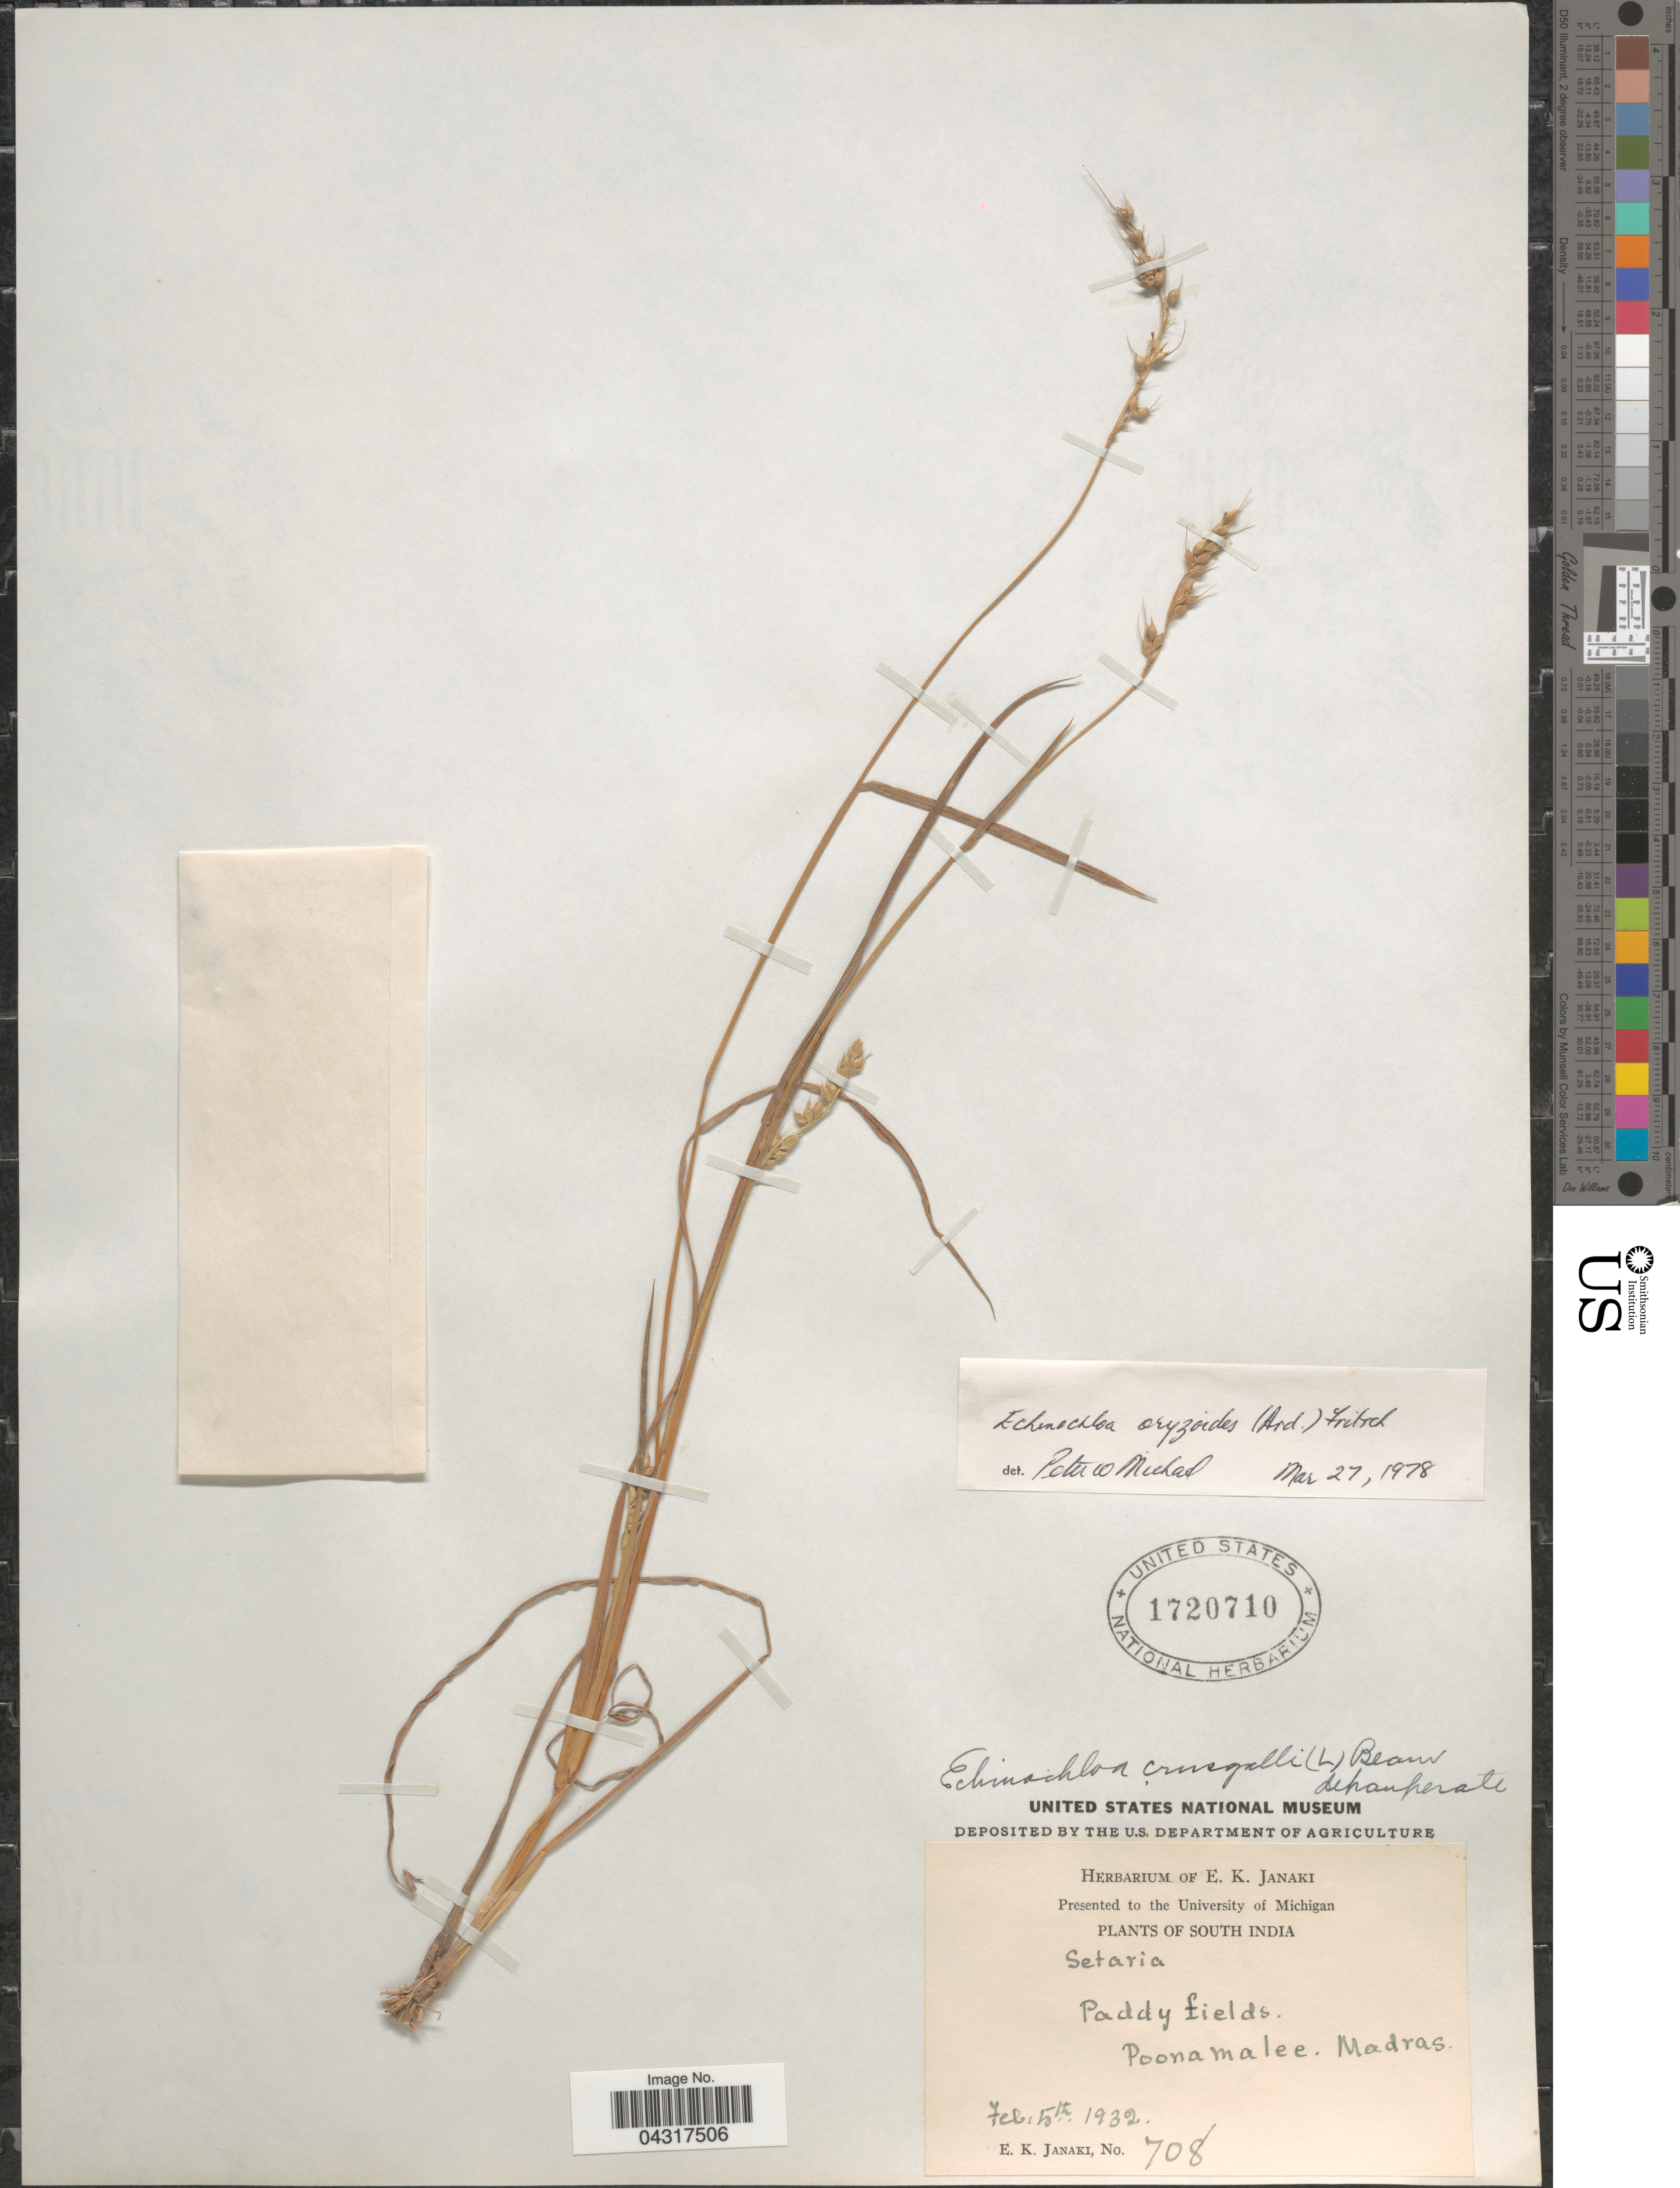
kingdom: Plantae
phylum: Tracheophyta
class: Liliopsida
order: Poales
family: Poaceae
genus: Echinochloa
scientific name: Echinochloa oryzoides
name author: (Ard.) Fritsch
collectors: E. Janaki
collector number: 708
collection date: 1932-02-05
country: India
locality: South India. Poonamalee. Madras.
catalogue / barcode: US 1720710